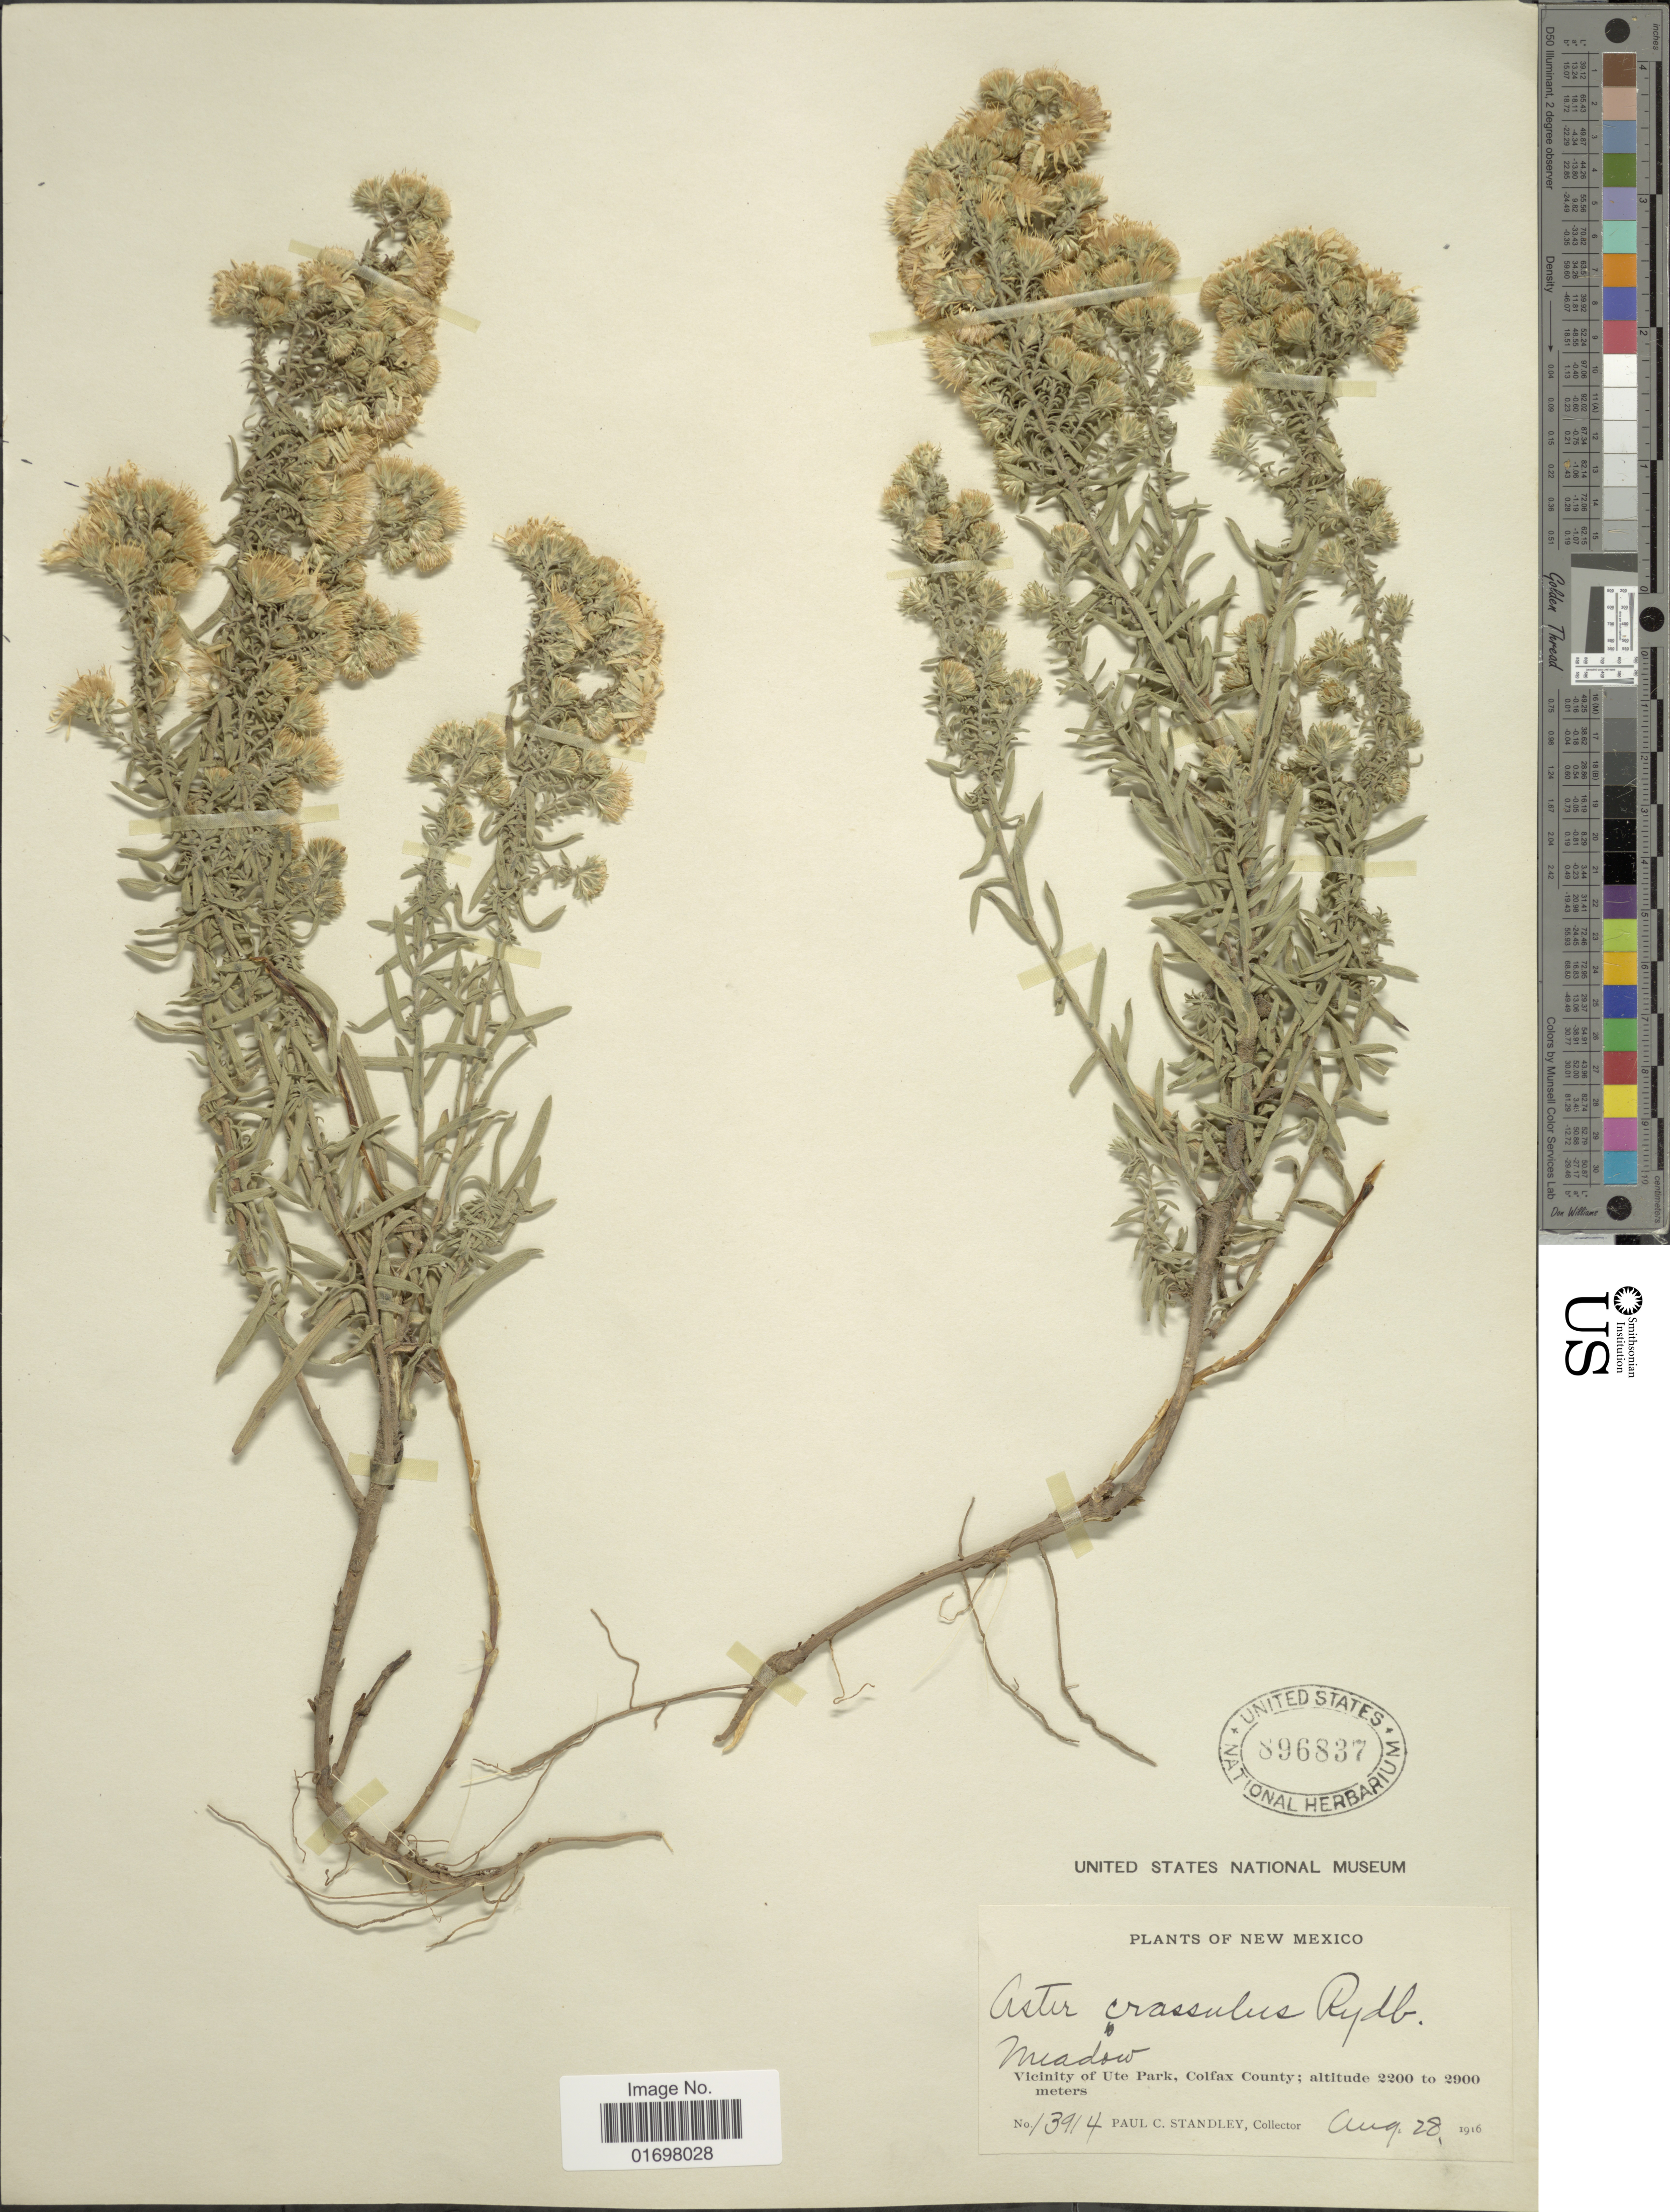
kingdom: Plantae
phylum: Tracheophyta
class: Magnoliopsida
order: Asterales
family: Asteraceae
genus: Symphyotrichum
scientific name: Symphyotrichum falcatum var. commutatum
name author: (Torr. & A. Gray) G.L. Nesom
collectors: P. C. Standley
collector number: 13914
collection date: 1916-08-28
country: United States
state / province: New Mexico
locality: meadow, Vicinity of Ute Park, Colfax County,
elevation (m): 2200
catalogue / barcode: US 896837